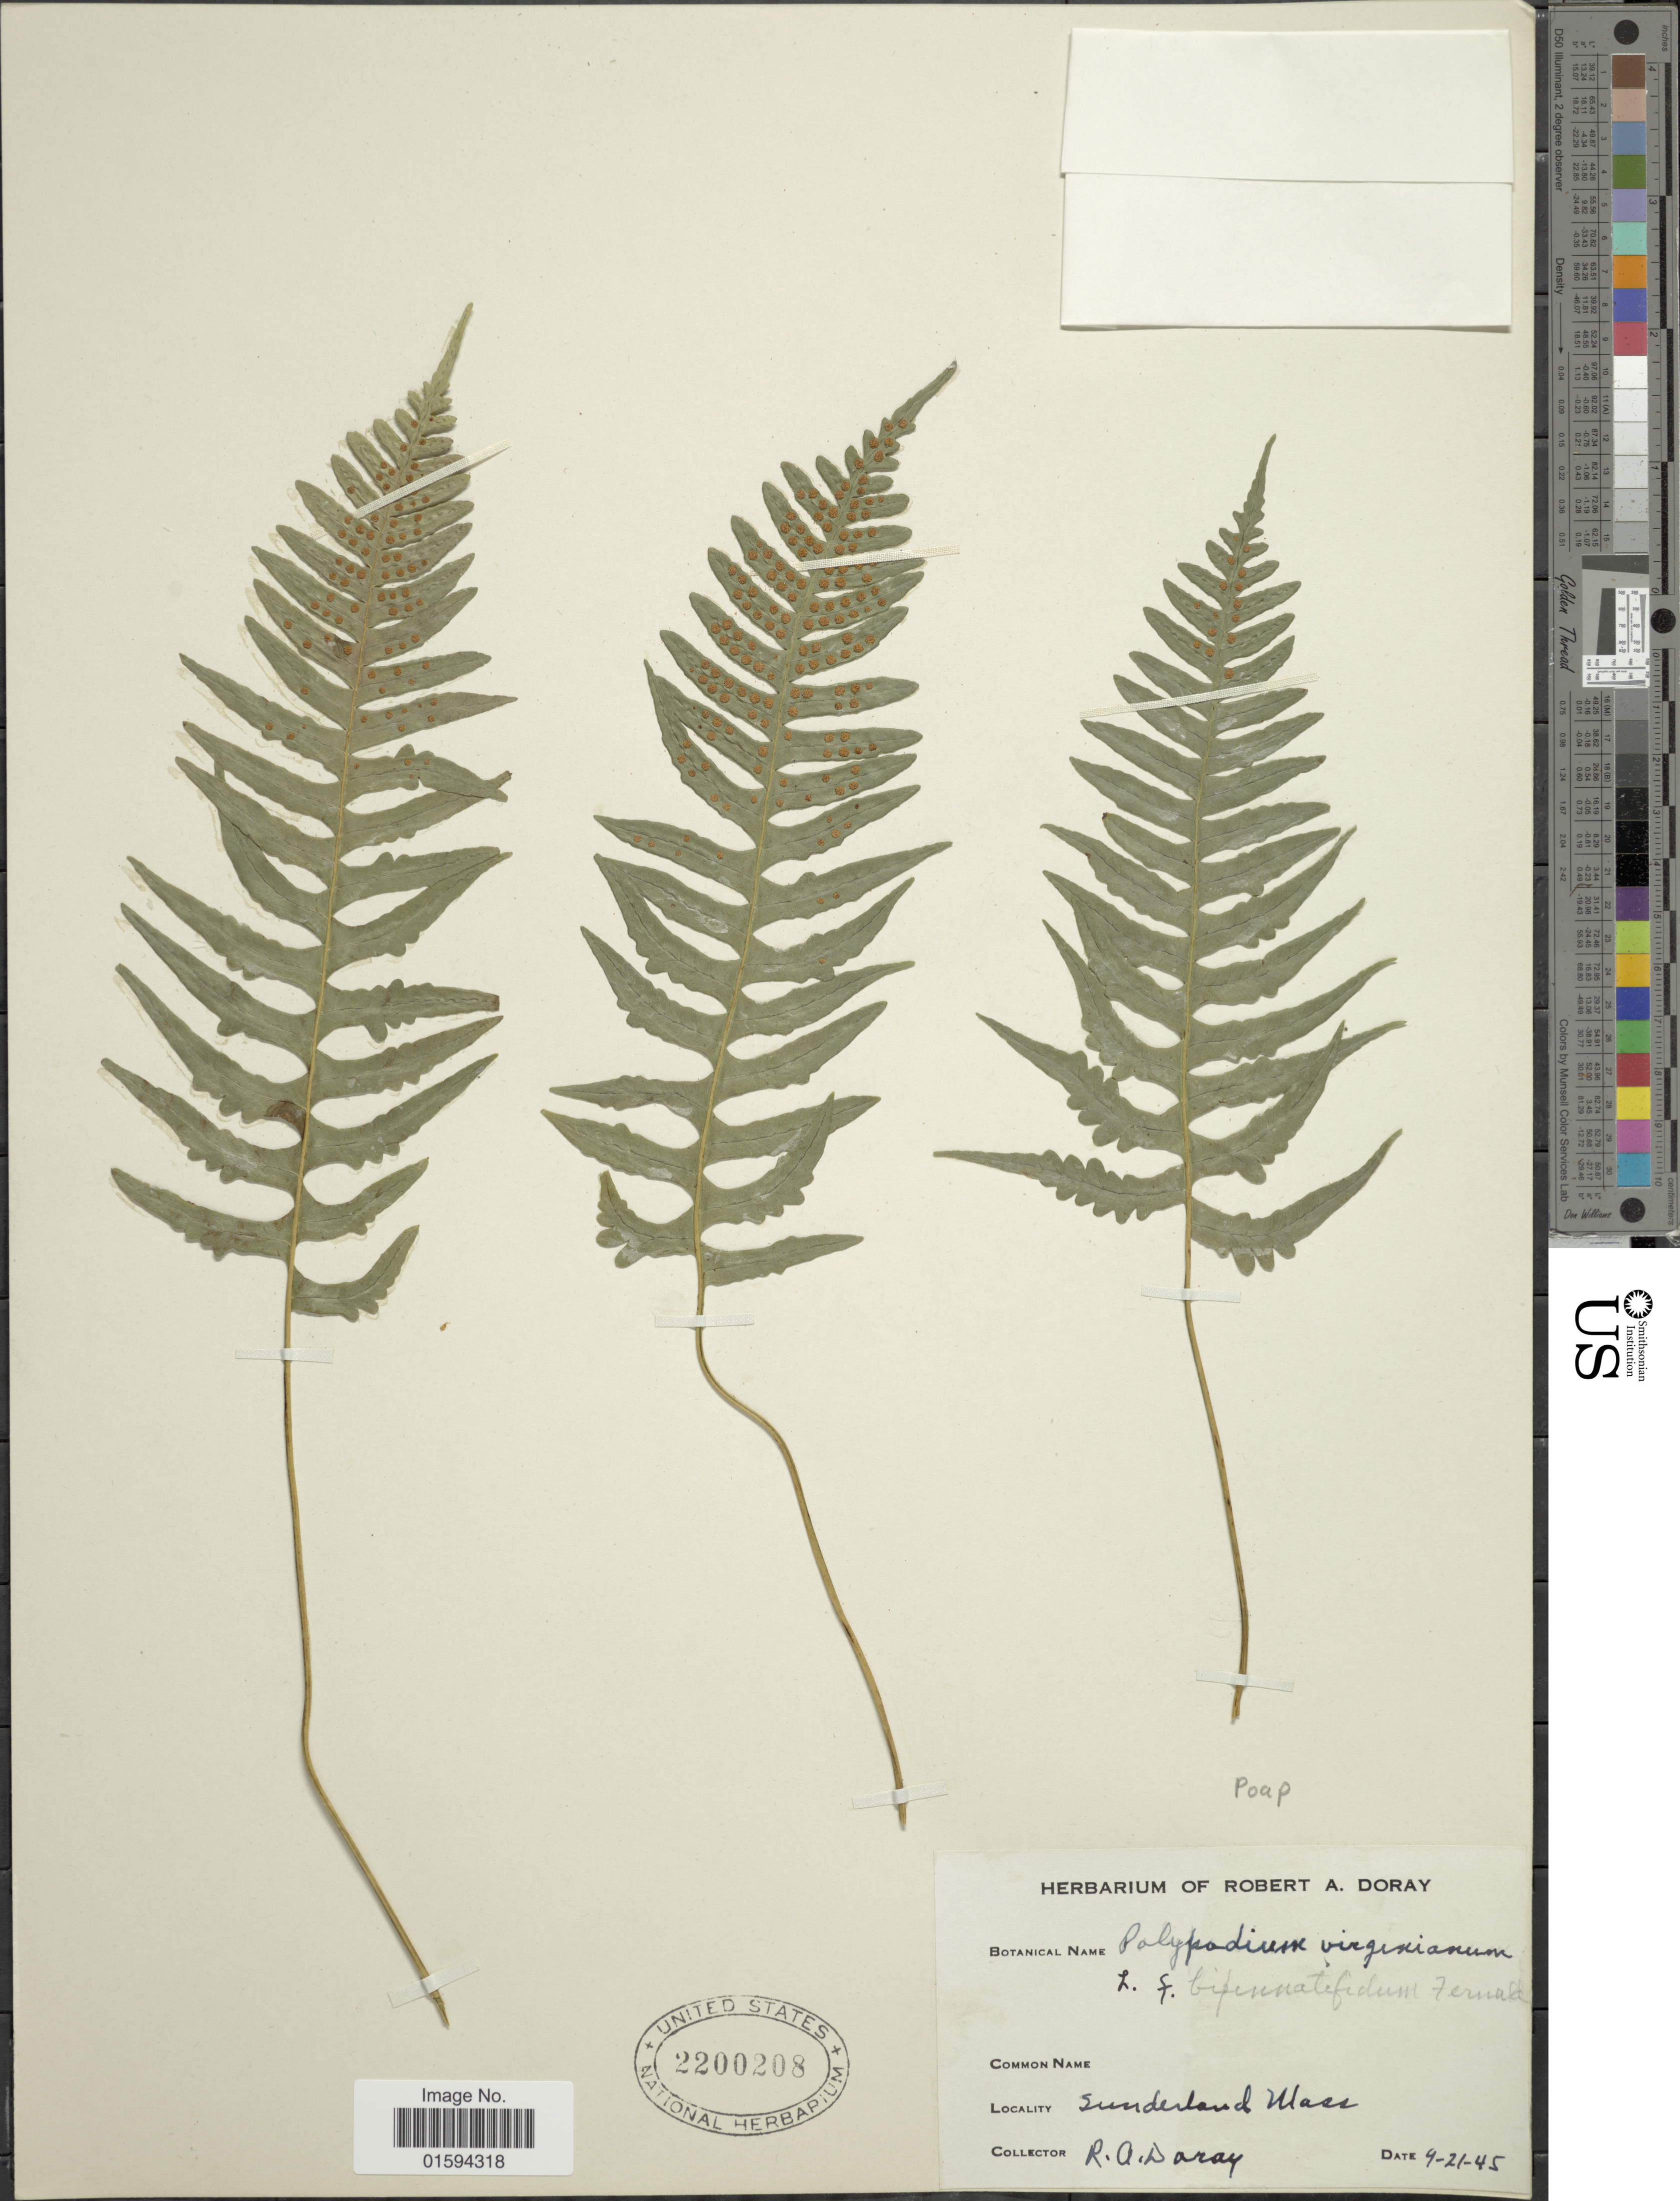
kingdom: Plantae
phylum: Tracheophyta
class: Polypodiopsida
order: Polypodiales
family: Polypodiaceae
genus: Polypodium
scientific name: Polypodium appalachianum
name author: Haufler & Windham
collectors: R. Doray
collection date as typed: Transcribed d/m/y: 21/9/45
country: United States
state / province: Massachusetts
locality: Sunderland.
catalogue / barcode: US 2200208